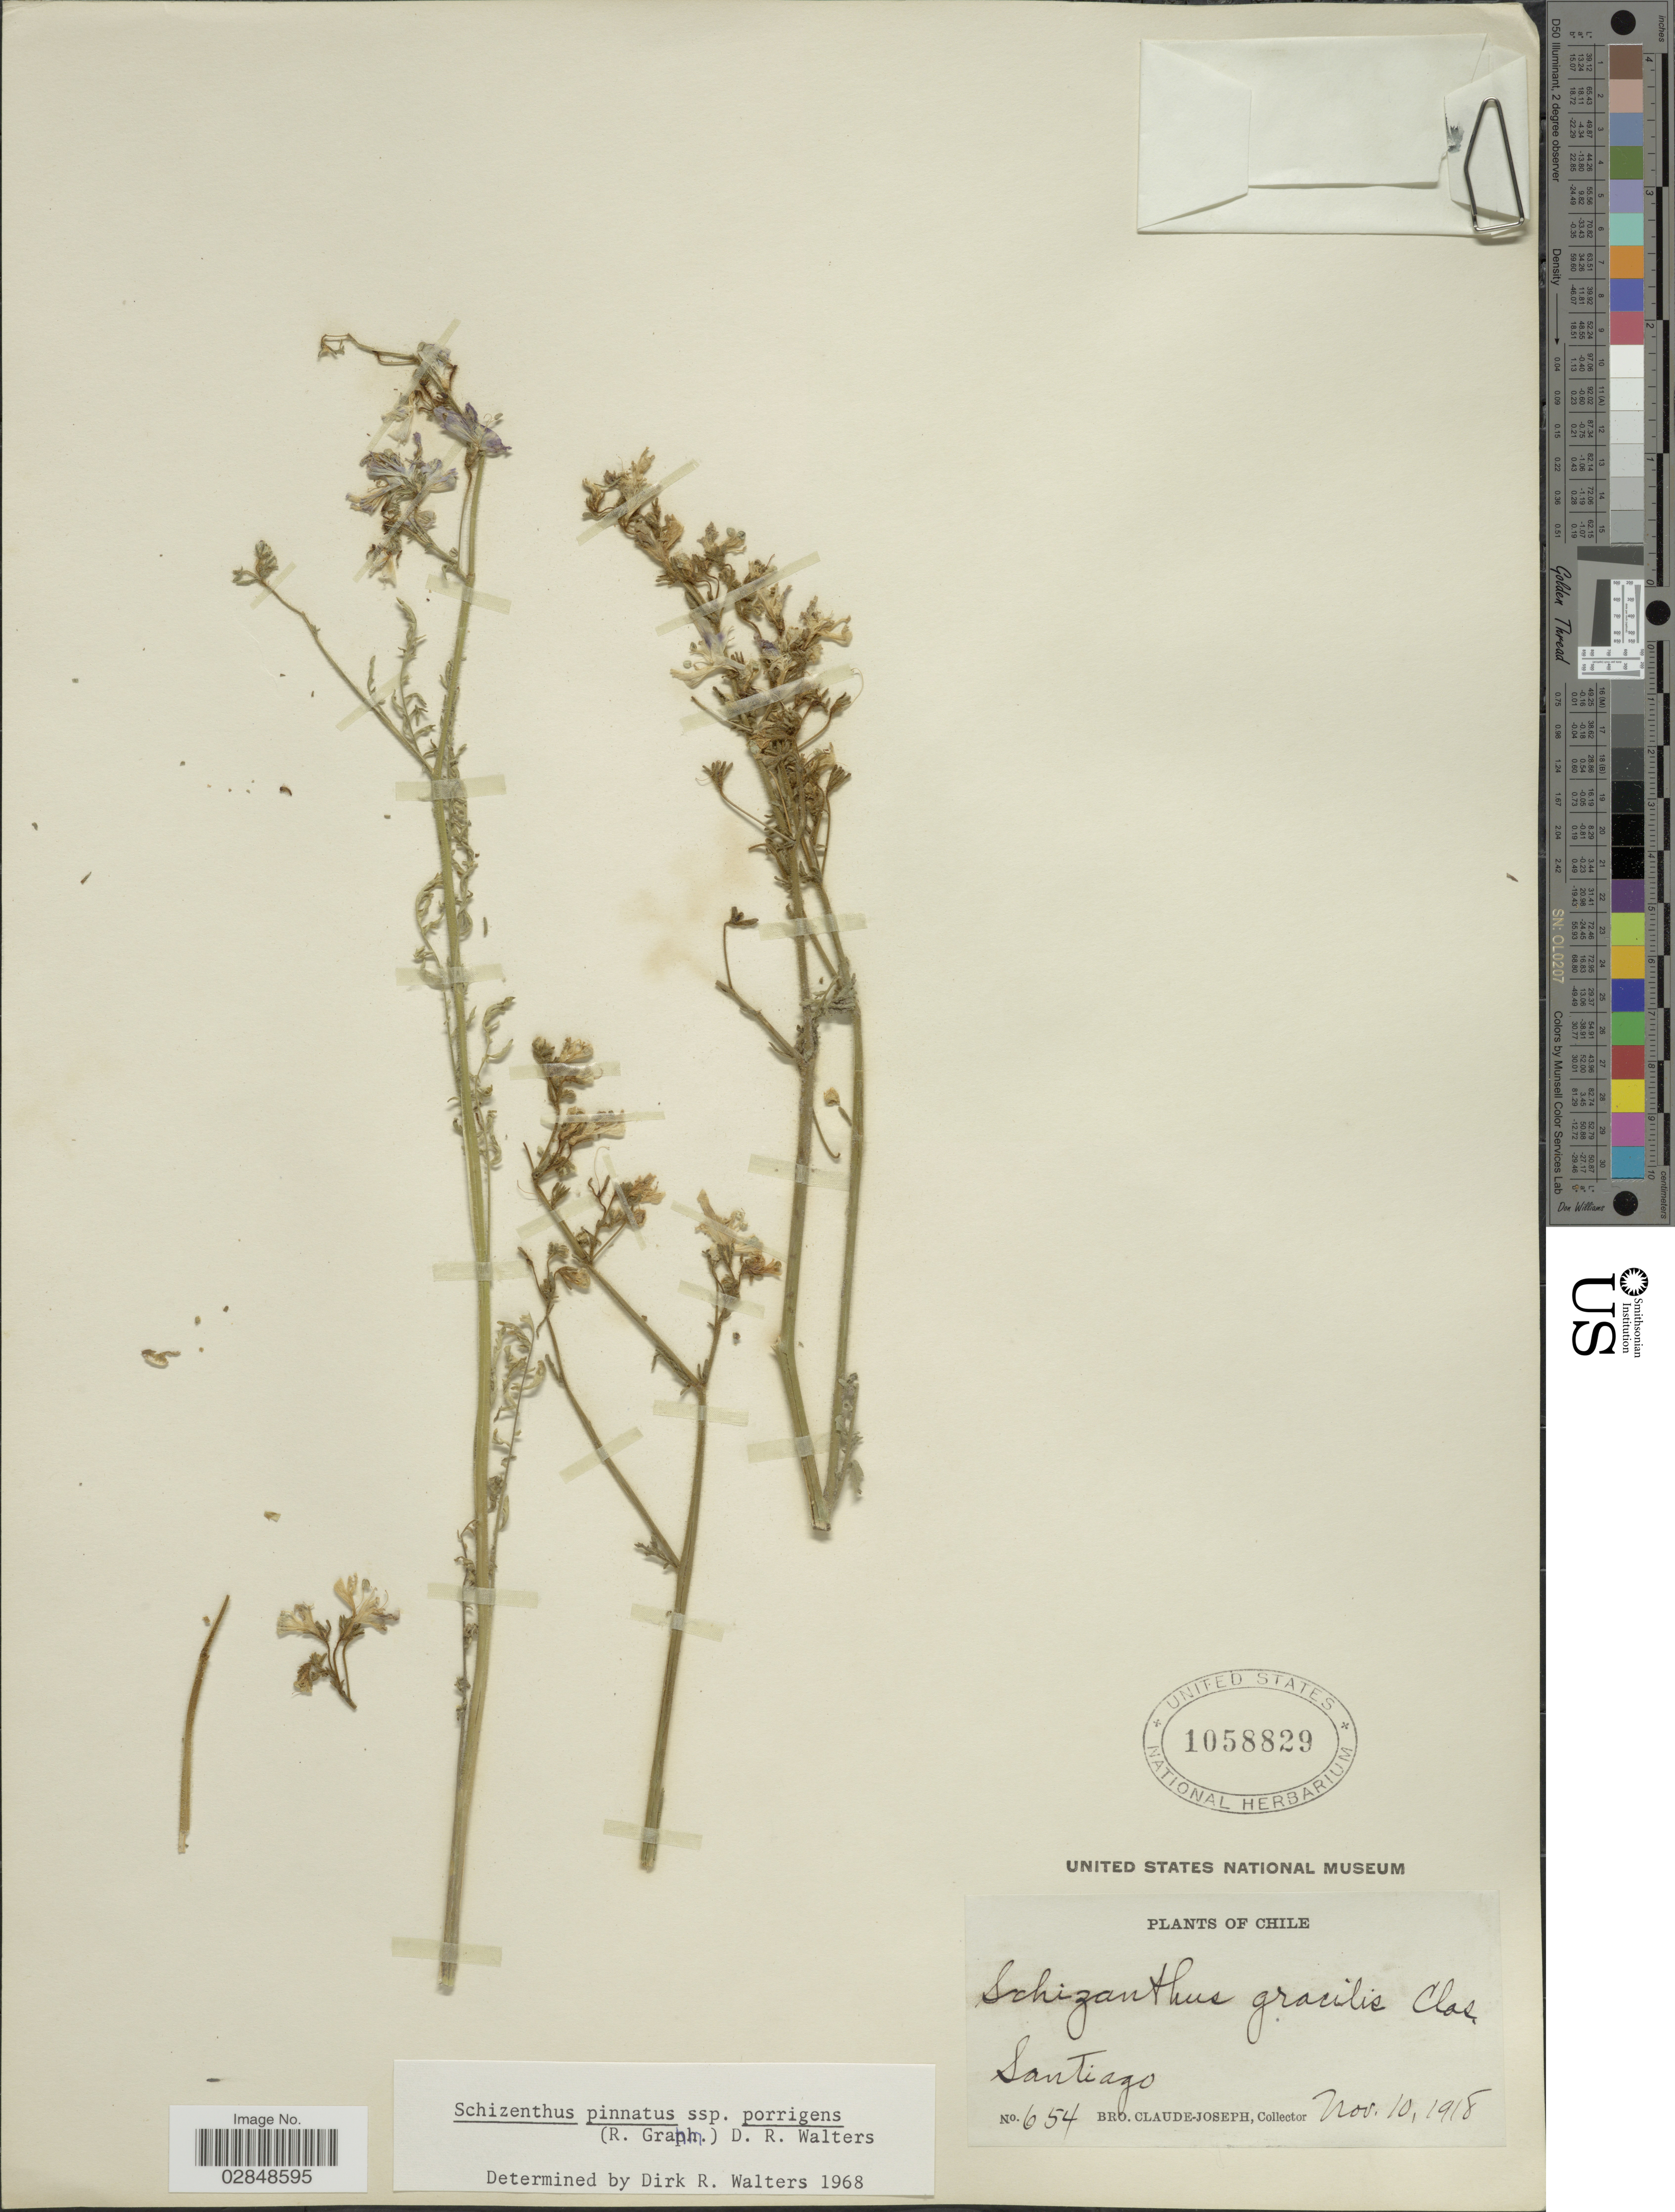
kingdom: Plantae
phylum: Tracheophyta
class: Magnoliopsida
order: Solanales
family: Solanaceae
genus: Schizanthus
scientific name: Schizanthus porrigens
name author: Graham ex Hook.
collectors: Bro. Claude-Joseph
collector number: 654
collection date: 1918-11-10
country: Chile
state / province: Región Metropolitana (RM)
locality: Santiago.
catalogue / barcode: US 1058829